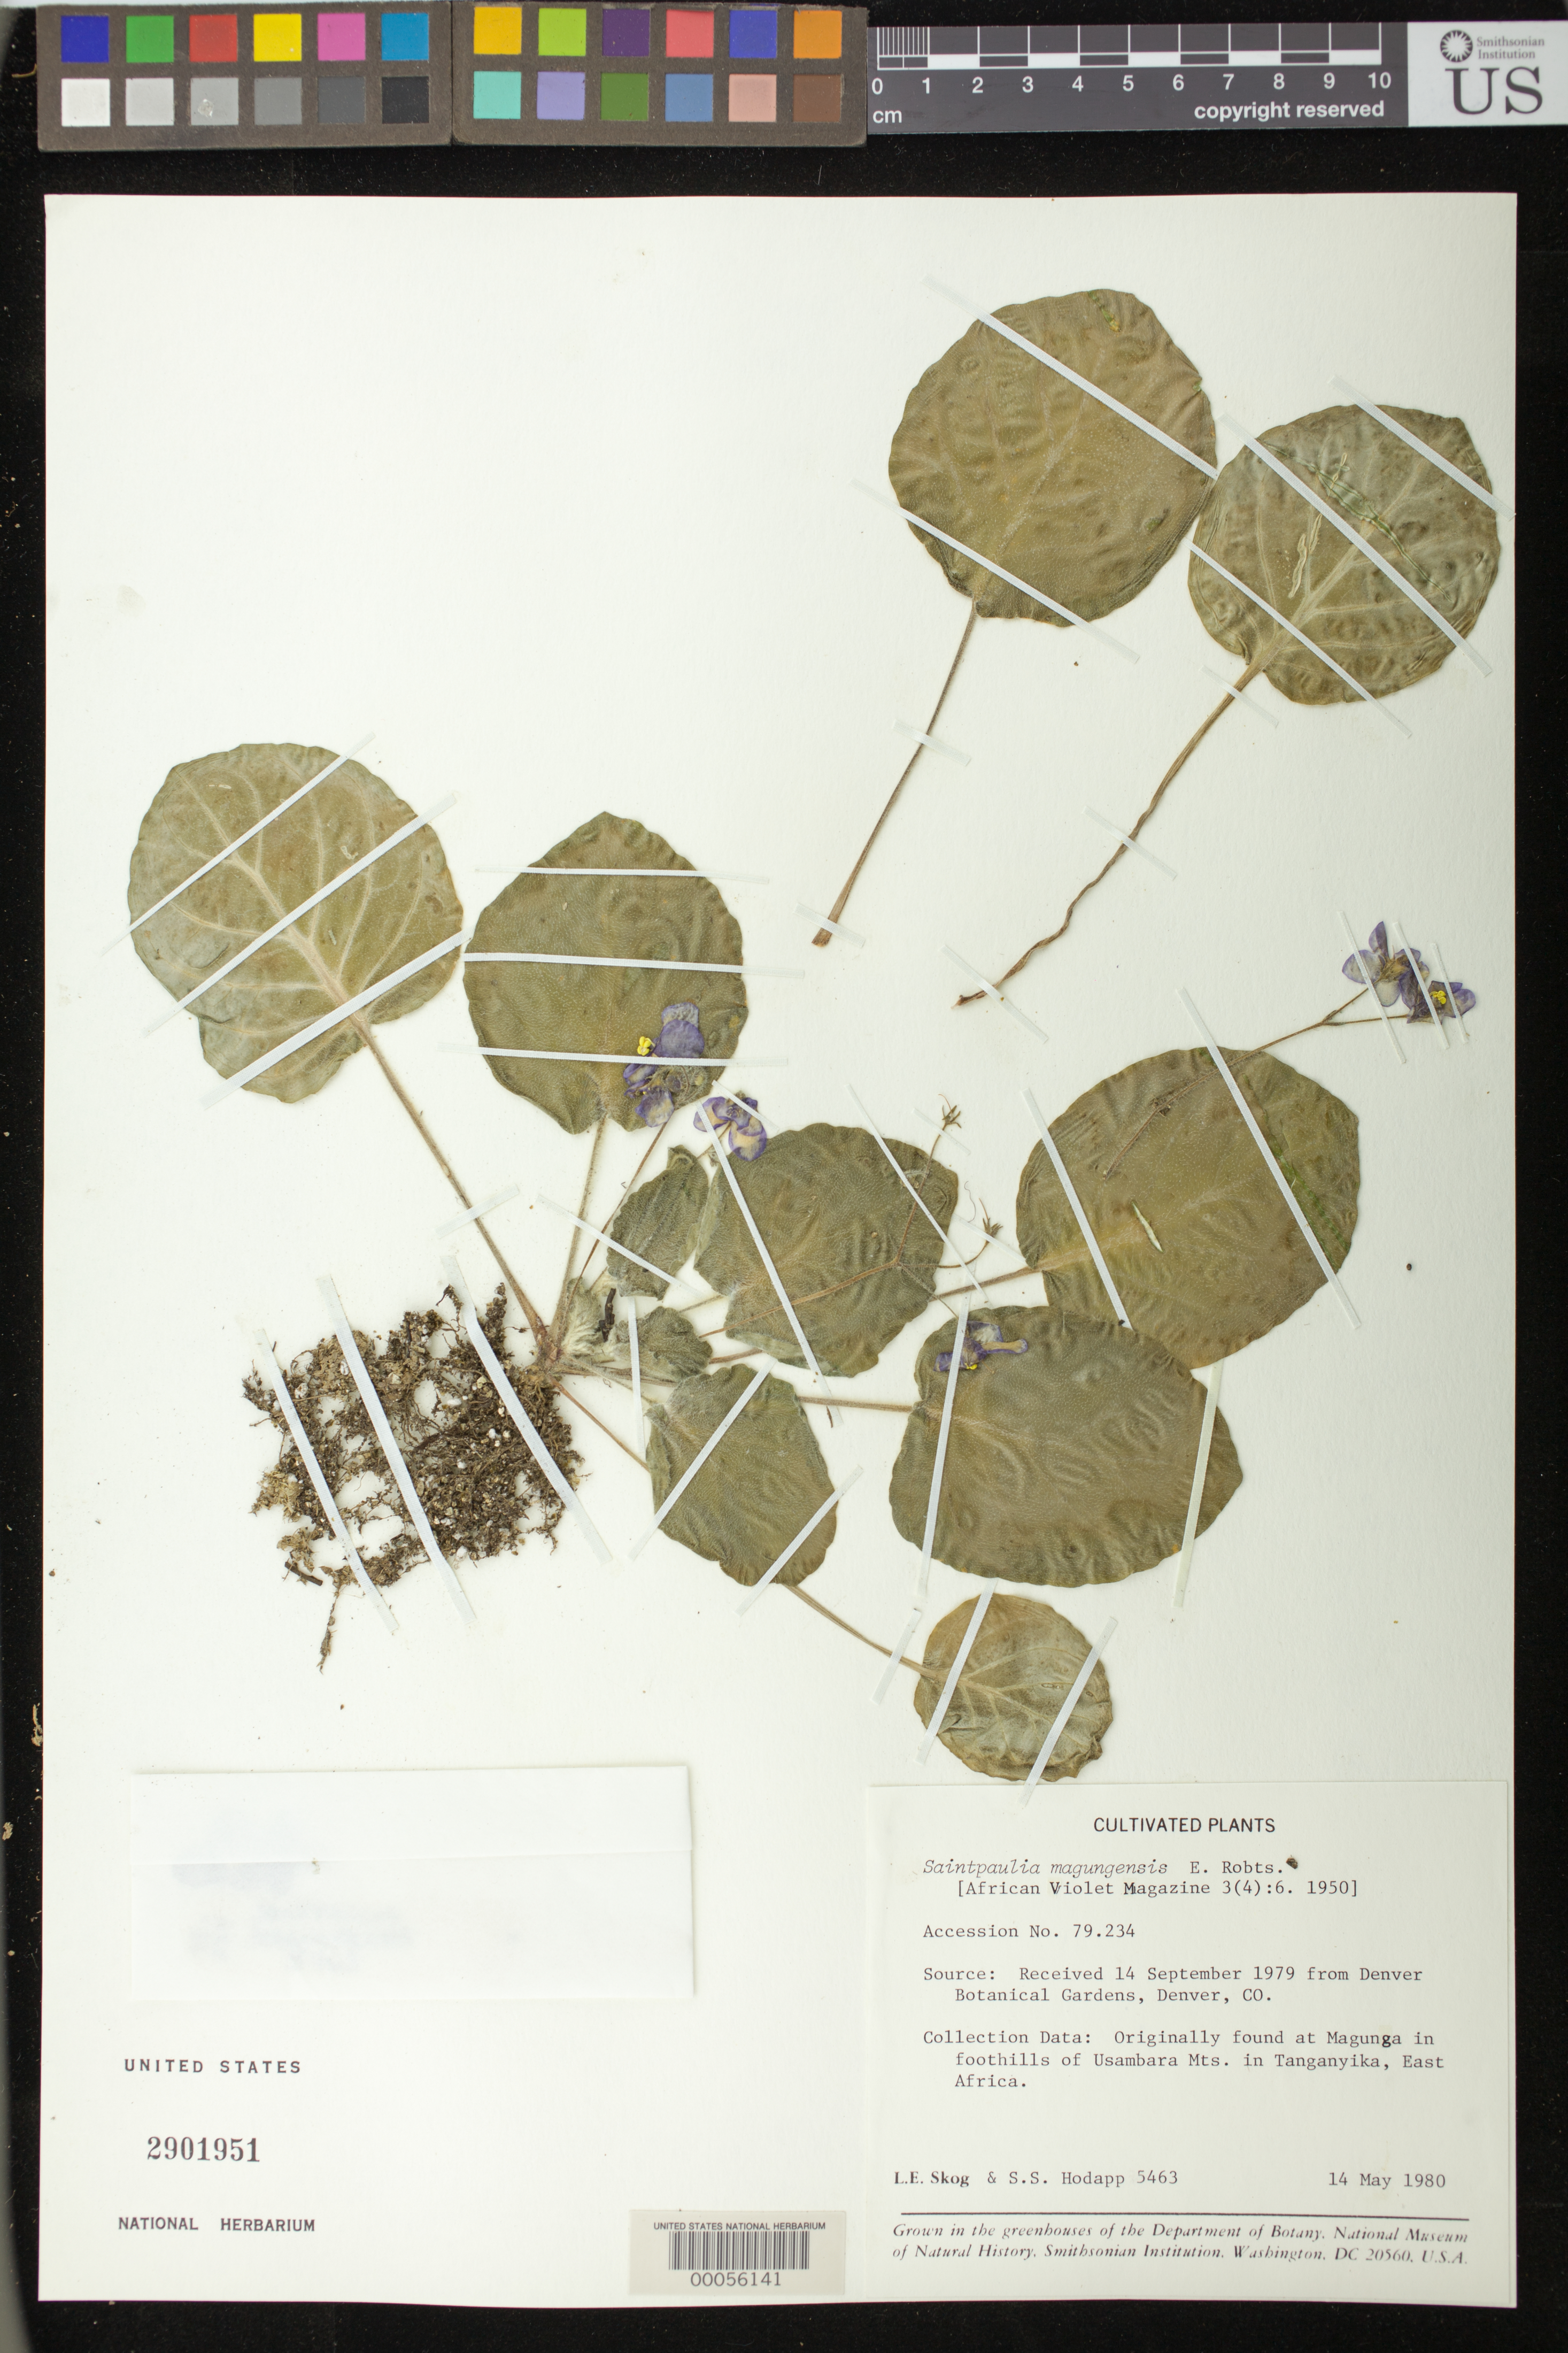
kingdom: Plantae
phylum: Tracheophyta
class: Magnoliopsida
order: Lamiales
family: Gesneriaceae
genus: Streptocarpus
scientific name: Streptocarpus ionanthus subsp. grotei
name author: (Engl.) Christenh.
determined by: Skog, Laurence E.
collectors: L. E. Skog & S. Hodapp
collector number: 5463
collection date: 1980-05-14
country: United States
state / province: District of Columbia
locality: greenhouse of the Department of Botany, National Museum of Natural History, Smithsonian Institution, Washington, DC 20560.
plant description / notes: Us acc. # 79-156. Source: Received 14 September 1979 from Denver Botanical Gardens, Denver, CO. Collection Data: Originally found at Magunga in foothills of Usambara Mts. in Tanganyika, Easr Africa.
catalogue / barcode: US 2901951